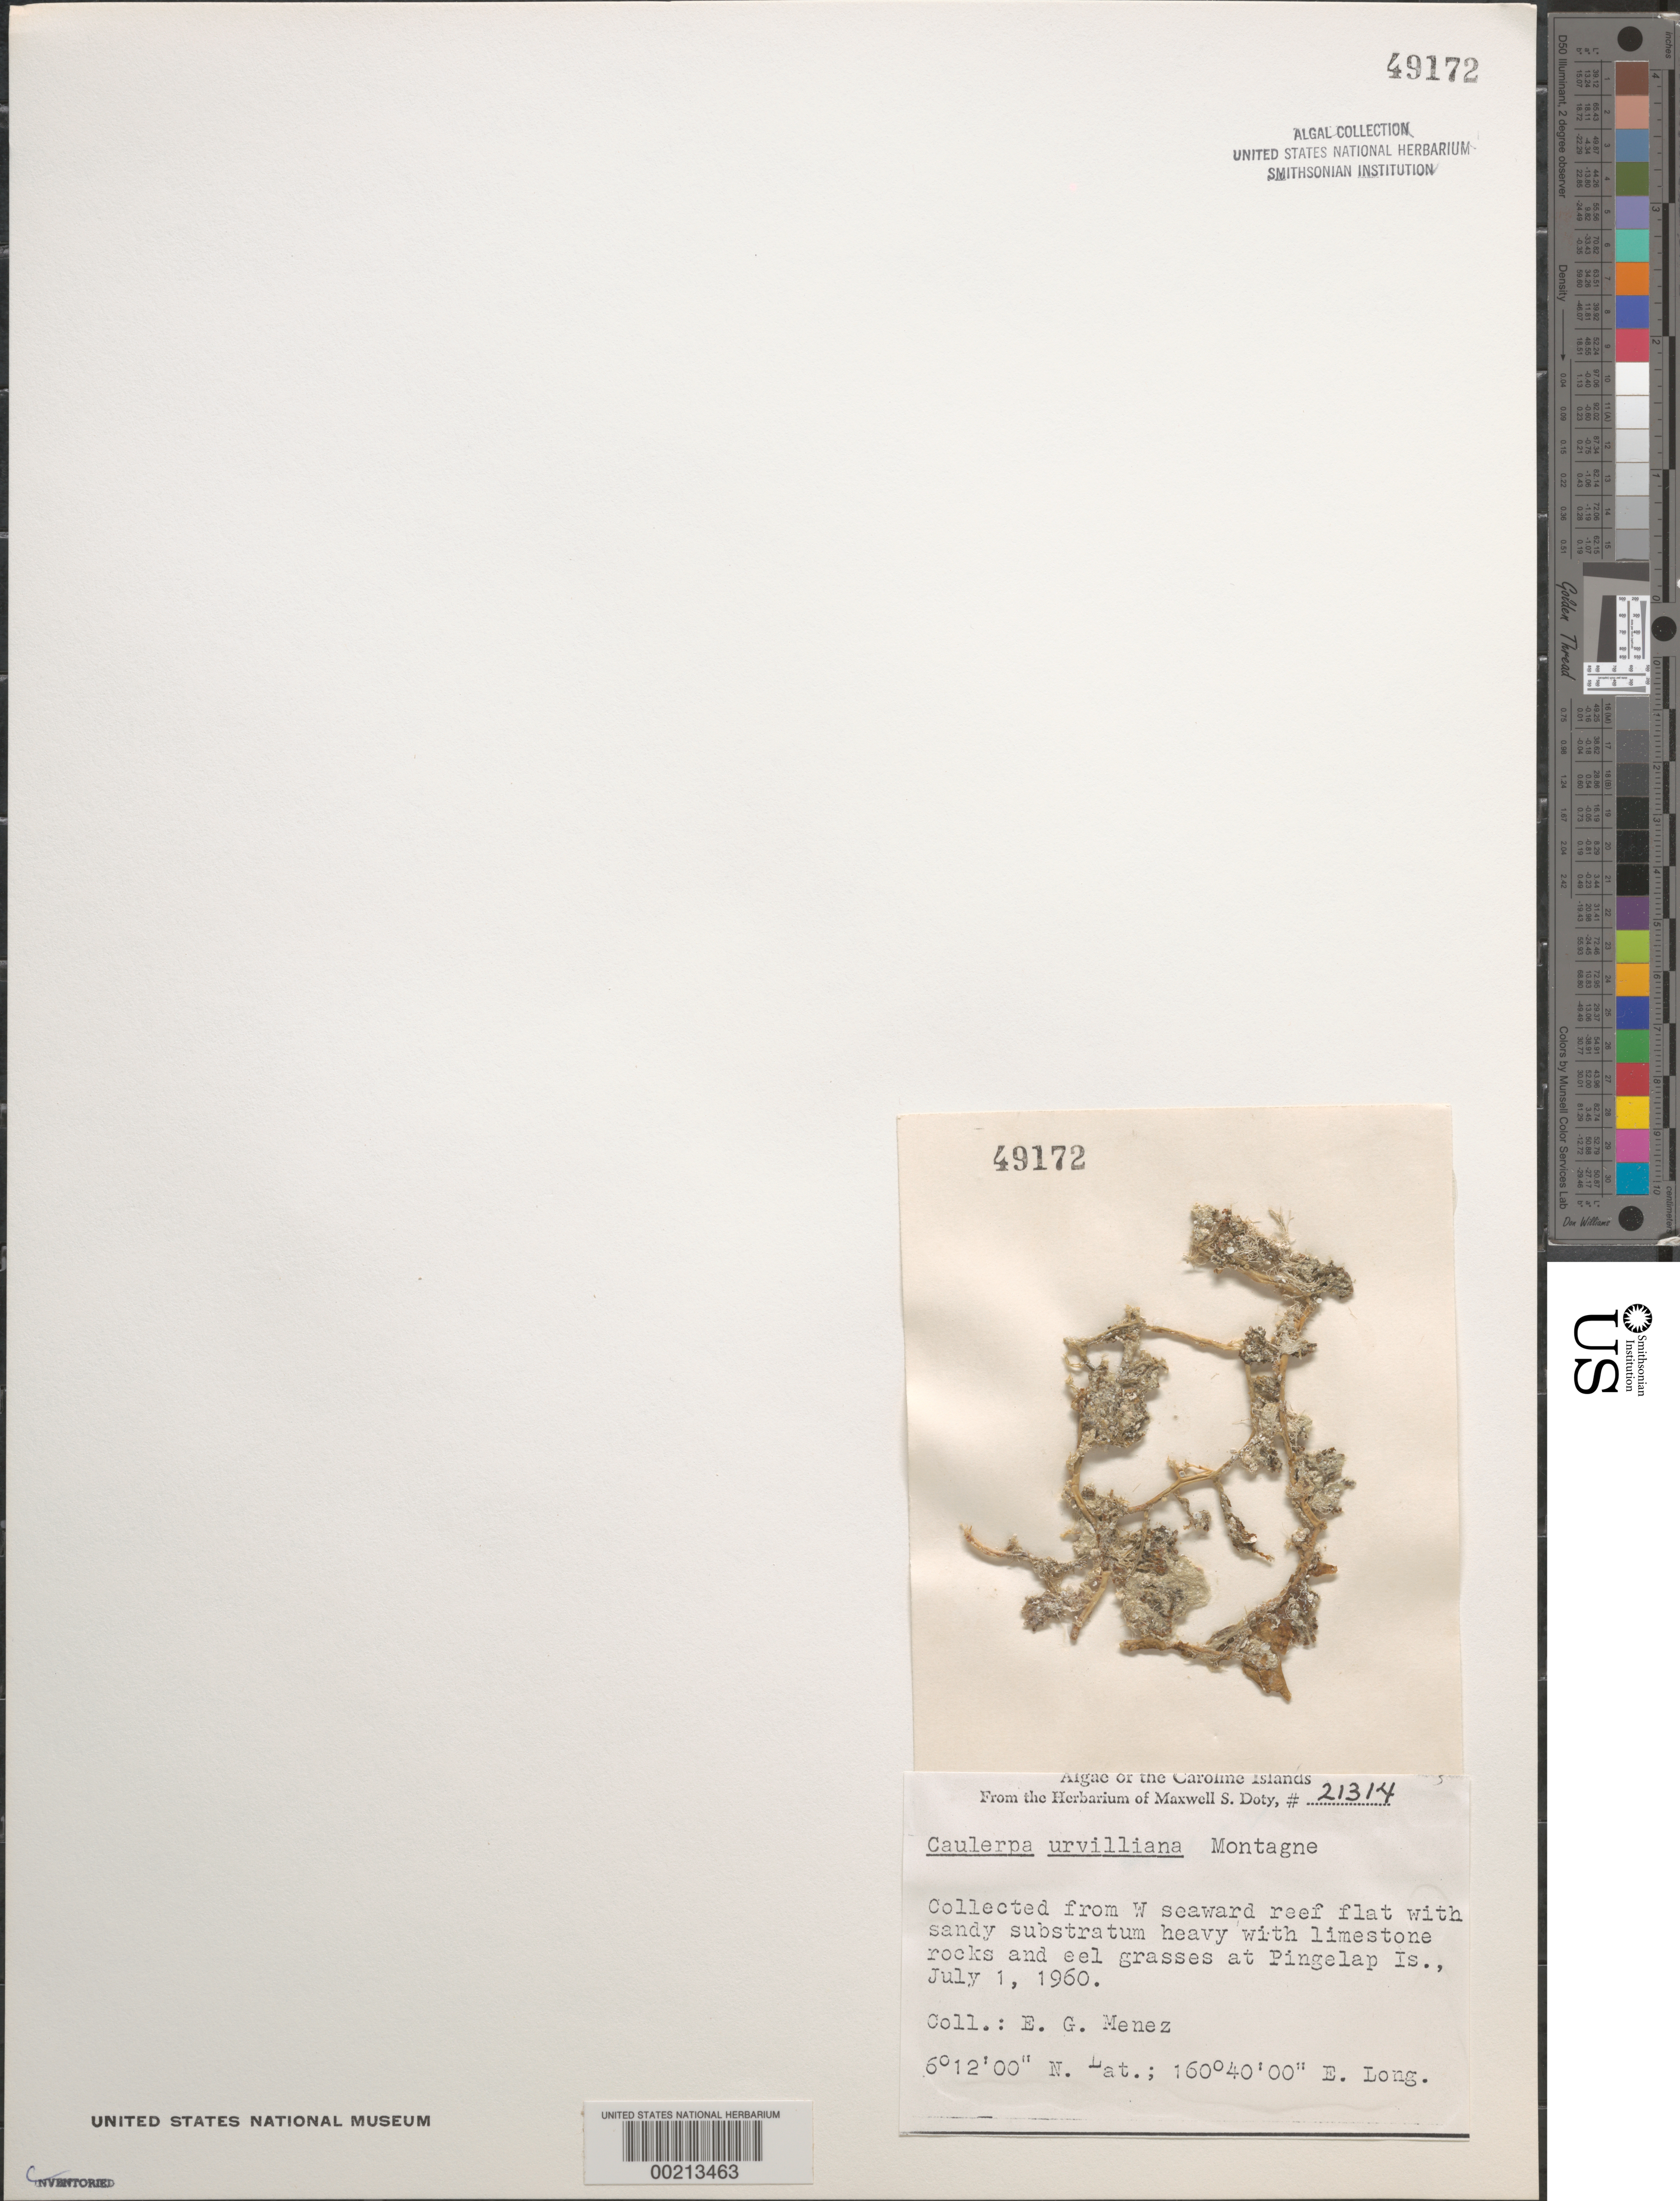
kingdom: Plantae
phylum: Chlorophyta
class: Ulvophyceae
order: Bryopsidales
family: Caulerpaceae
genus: Caulerpa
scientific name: Caulerpa urvilleana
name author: Mont.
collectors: Meñez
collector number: MSD 21314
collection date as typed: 01 Jul 1960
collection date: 1960-07-01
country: Micronesia, Federated States of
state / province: Pohnpei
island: Pingelap Atoll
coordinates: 6 12' 00" N, 160 40' 00" E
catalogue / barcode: US 49172